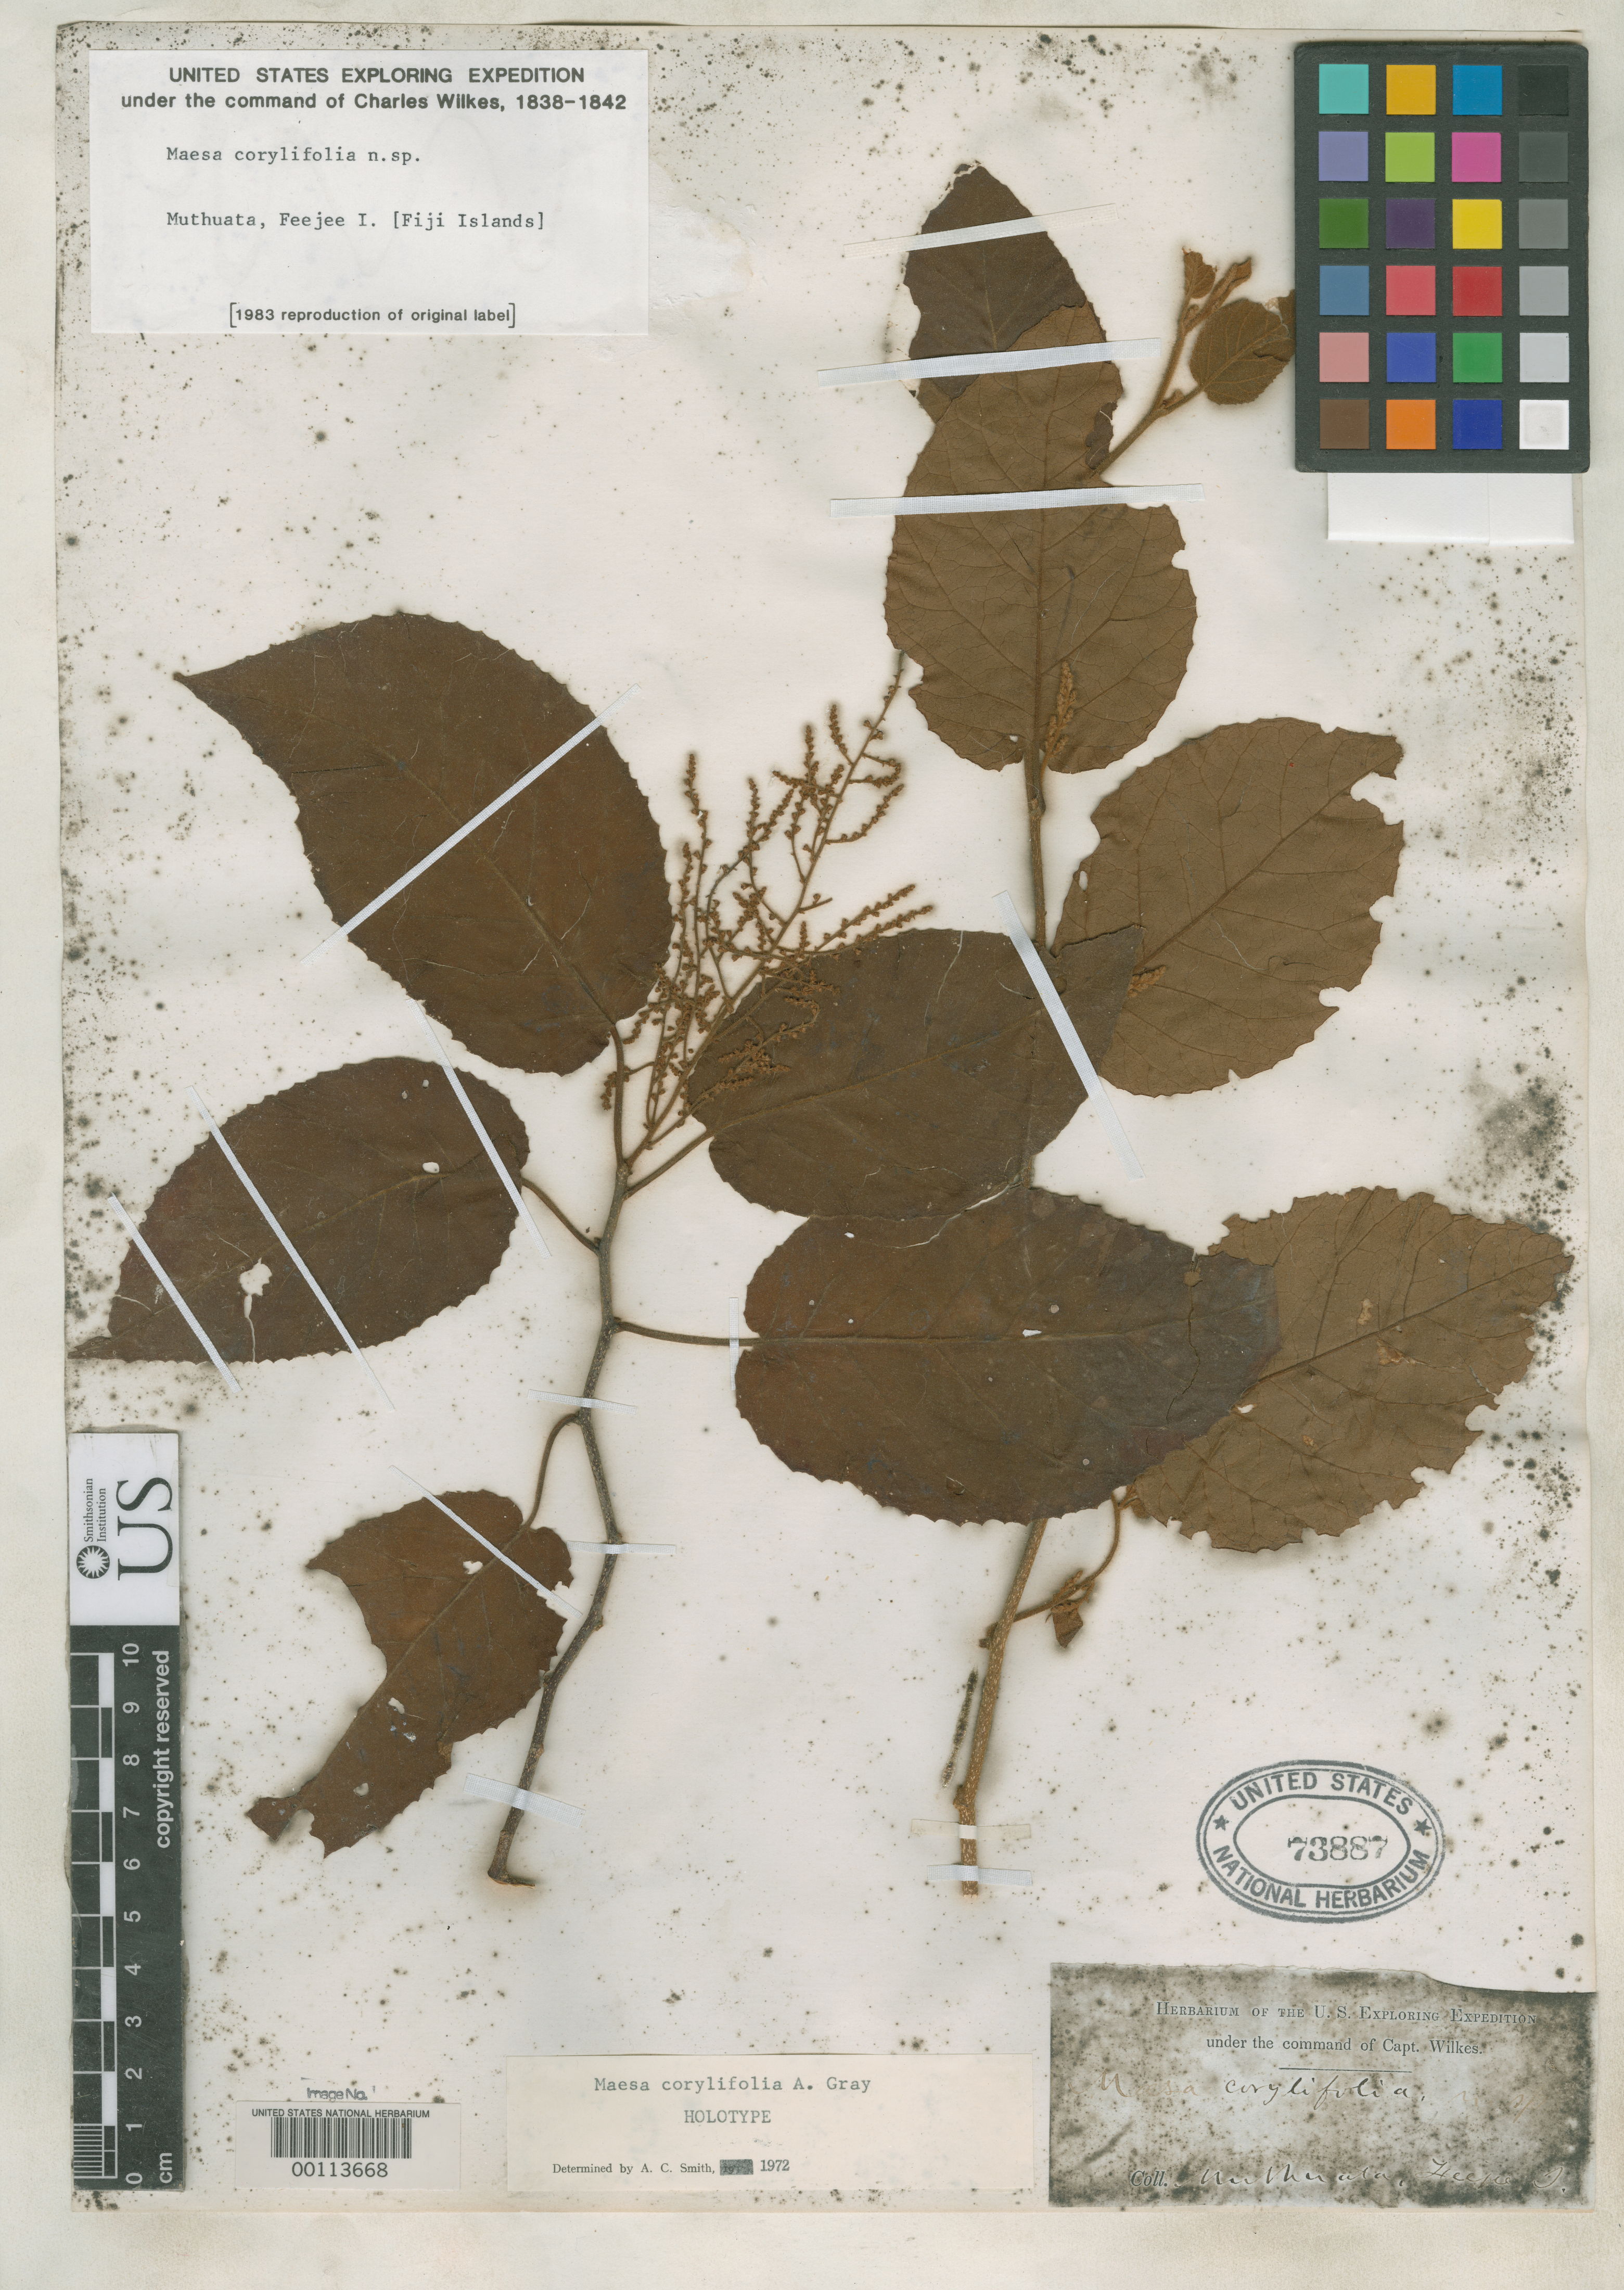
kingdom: Plantae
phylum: Tracheophyta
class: Magnoliopsida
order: Ericales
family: Primulaceae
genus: Maesa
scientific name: Maesa corylifolia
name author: A. Gray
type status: Holotype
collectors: Wilkes Explor. Exped.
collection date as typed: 1838 to -- --- 1842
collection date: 1838/1842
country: Fiji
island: Macuata-i-wai [Mathuata-i-wai]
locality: Mathuata. [Vanua Levu Group]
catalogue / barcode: US 73887